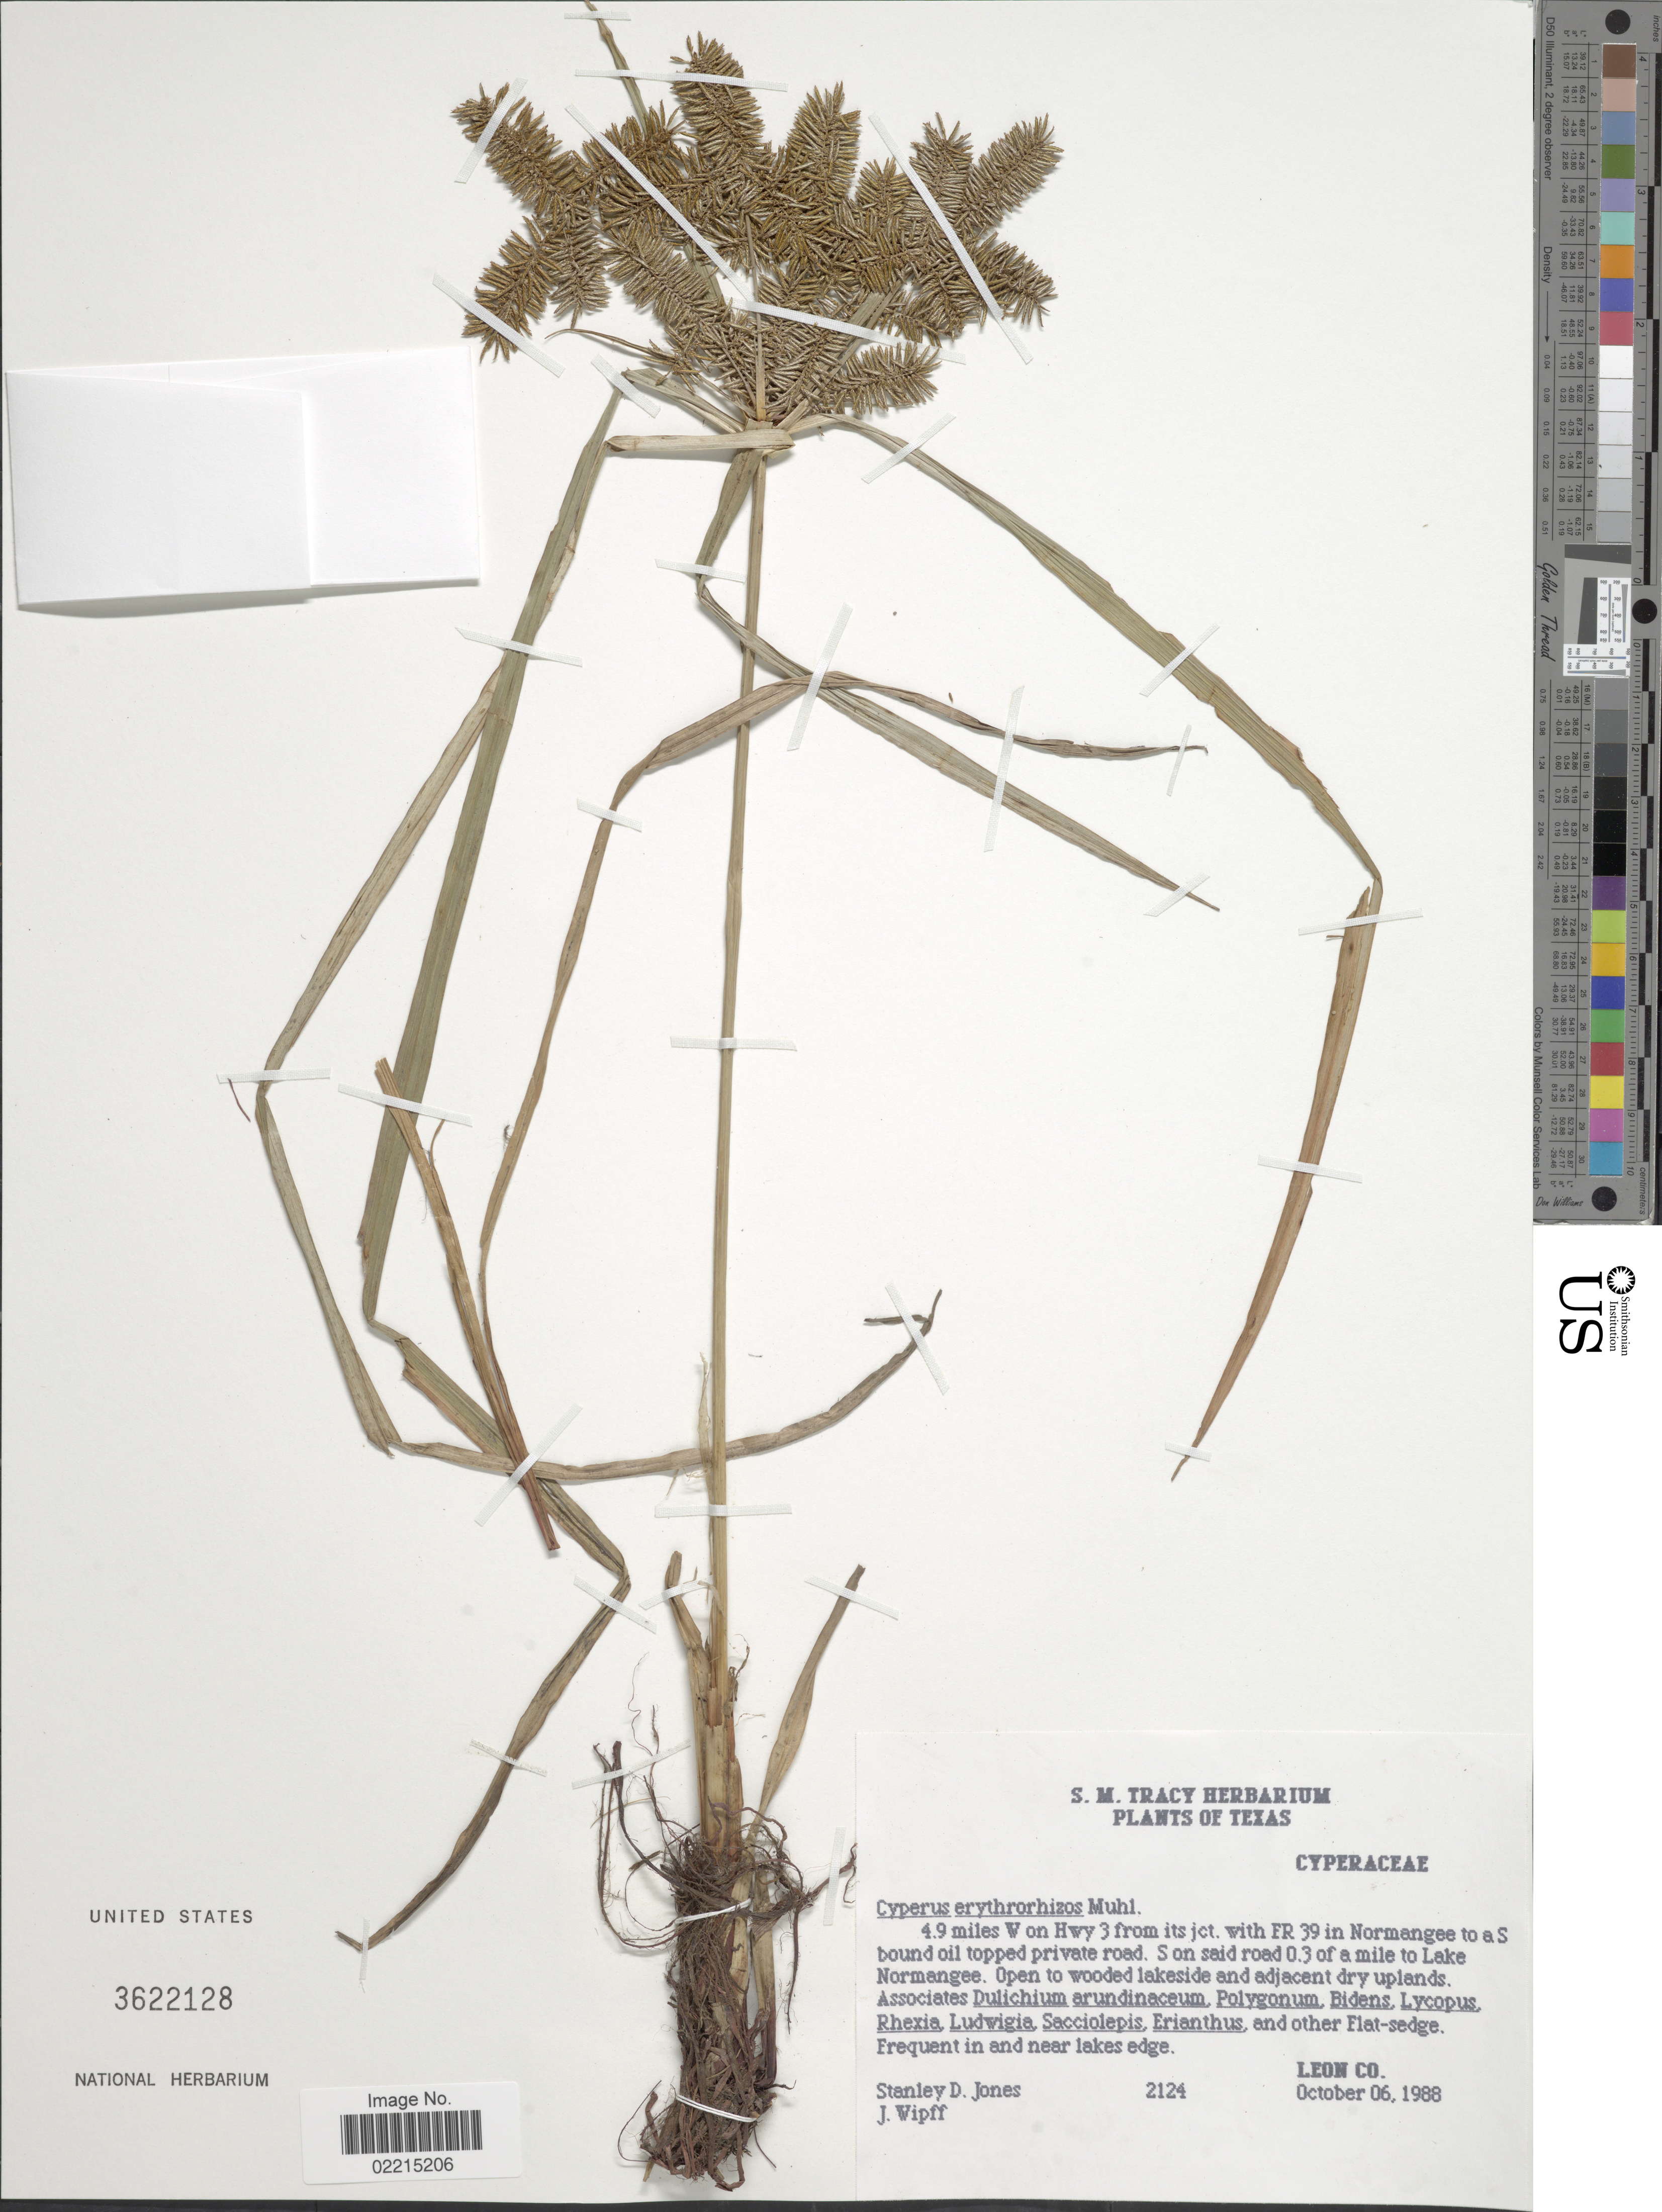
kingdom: Plantae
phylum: Tracheophyta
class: Liliopsida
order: Poales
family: Cyperaceae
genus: Cyperus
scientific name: Cyperus erythrorhizos Muhl.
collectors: S. D. Jones & J. K. Wipff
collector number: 2124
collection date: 1988-10-06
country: United States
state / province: Texas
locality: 4.9 miles W on Hwy 3 from its jct. with Fr 39 in Normangee to a S bound oil topped private road. S on said road 0.3 of a mile to Lake Normangee. Leon Co.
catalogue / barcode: US 3622128